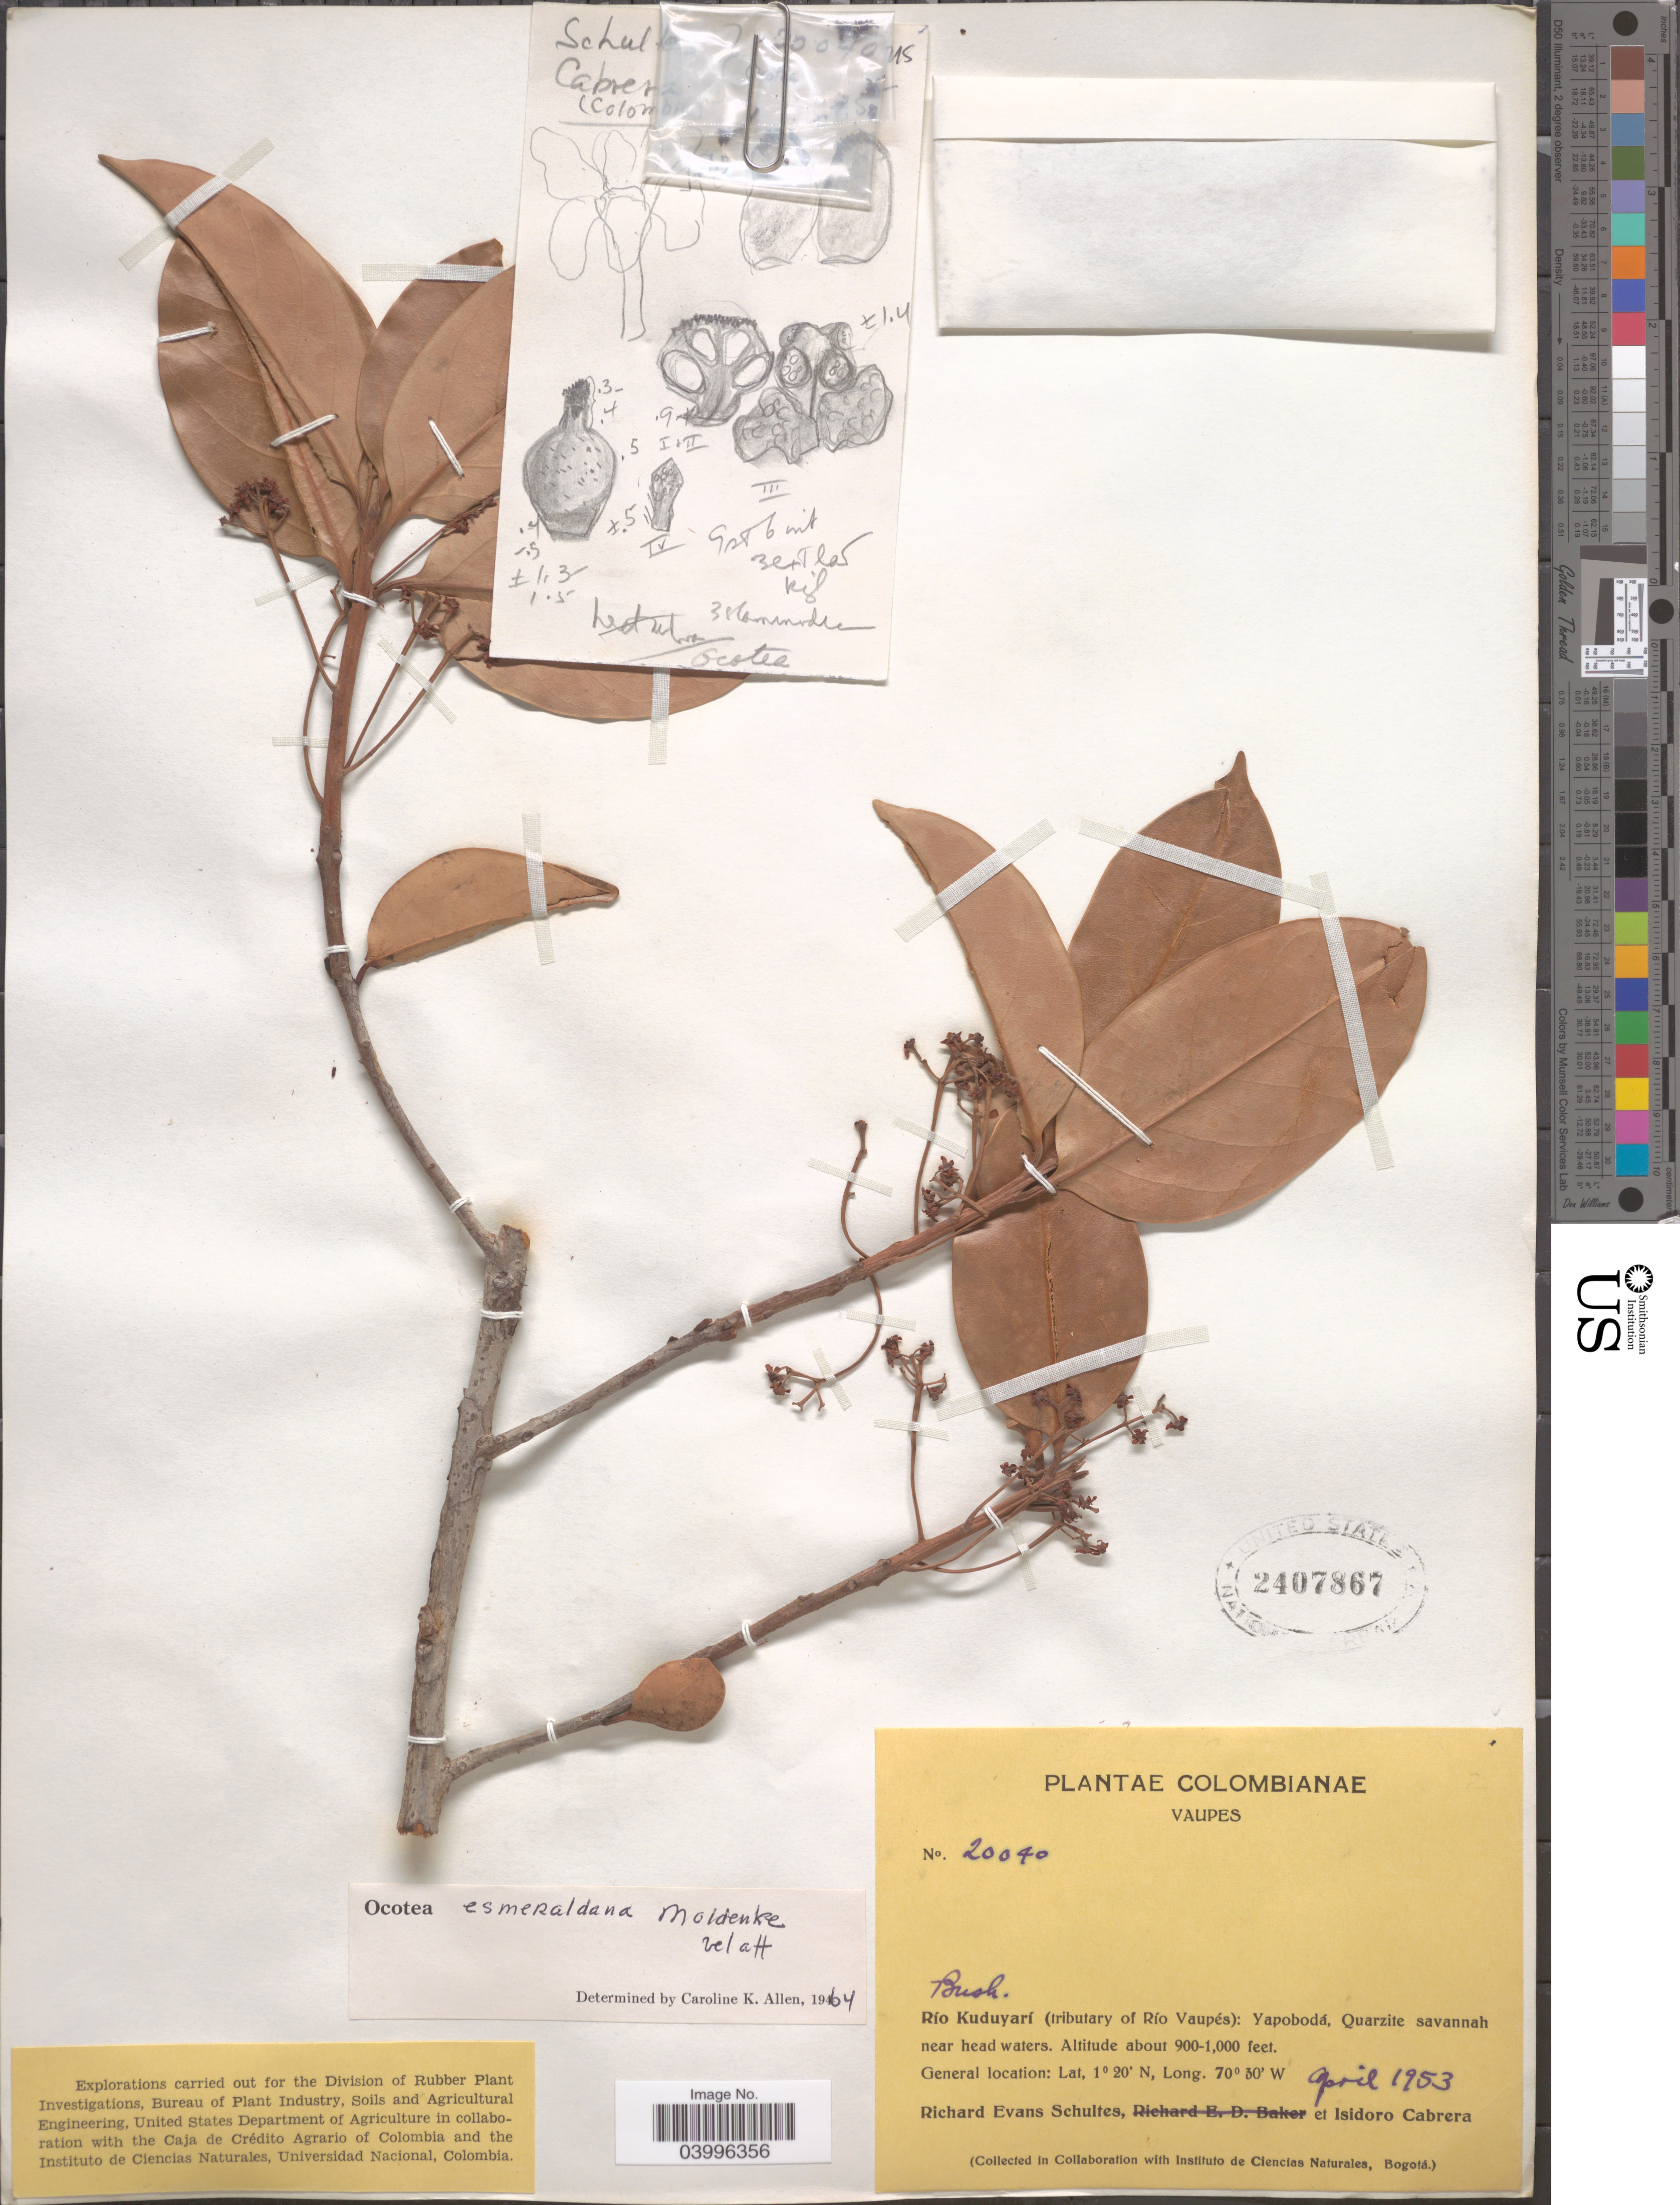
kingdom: Plantae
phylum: Tracheophyta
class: Magnoliopsida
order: Laurales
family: Lauraceae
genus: Ocotea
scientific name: Ocotea esmeraldana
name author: Moldenke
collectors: R. E. Schultes & I. Cabrera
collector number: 20040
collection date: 1953-04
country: Colombia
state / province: Vaupés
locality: Río Kuduyarí (tributary of Río Vaupés): Yapobodá, Quarzite savannah near head waters.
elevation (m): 274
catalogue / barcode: US 2407867